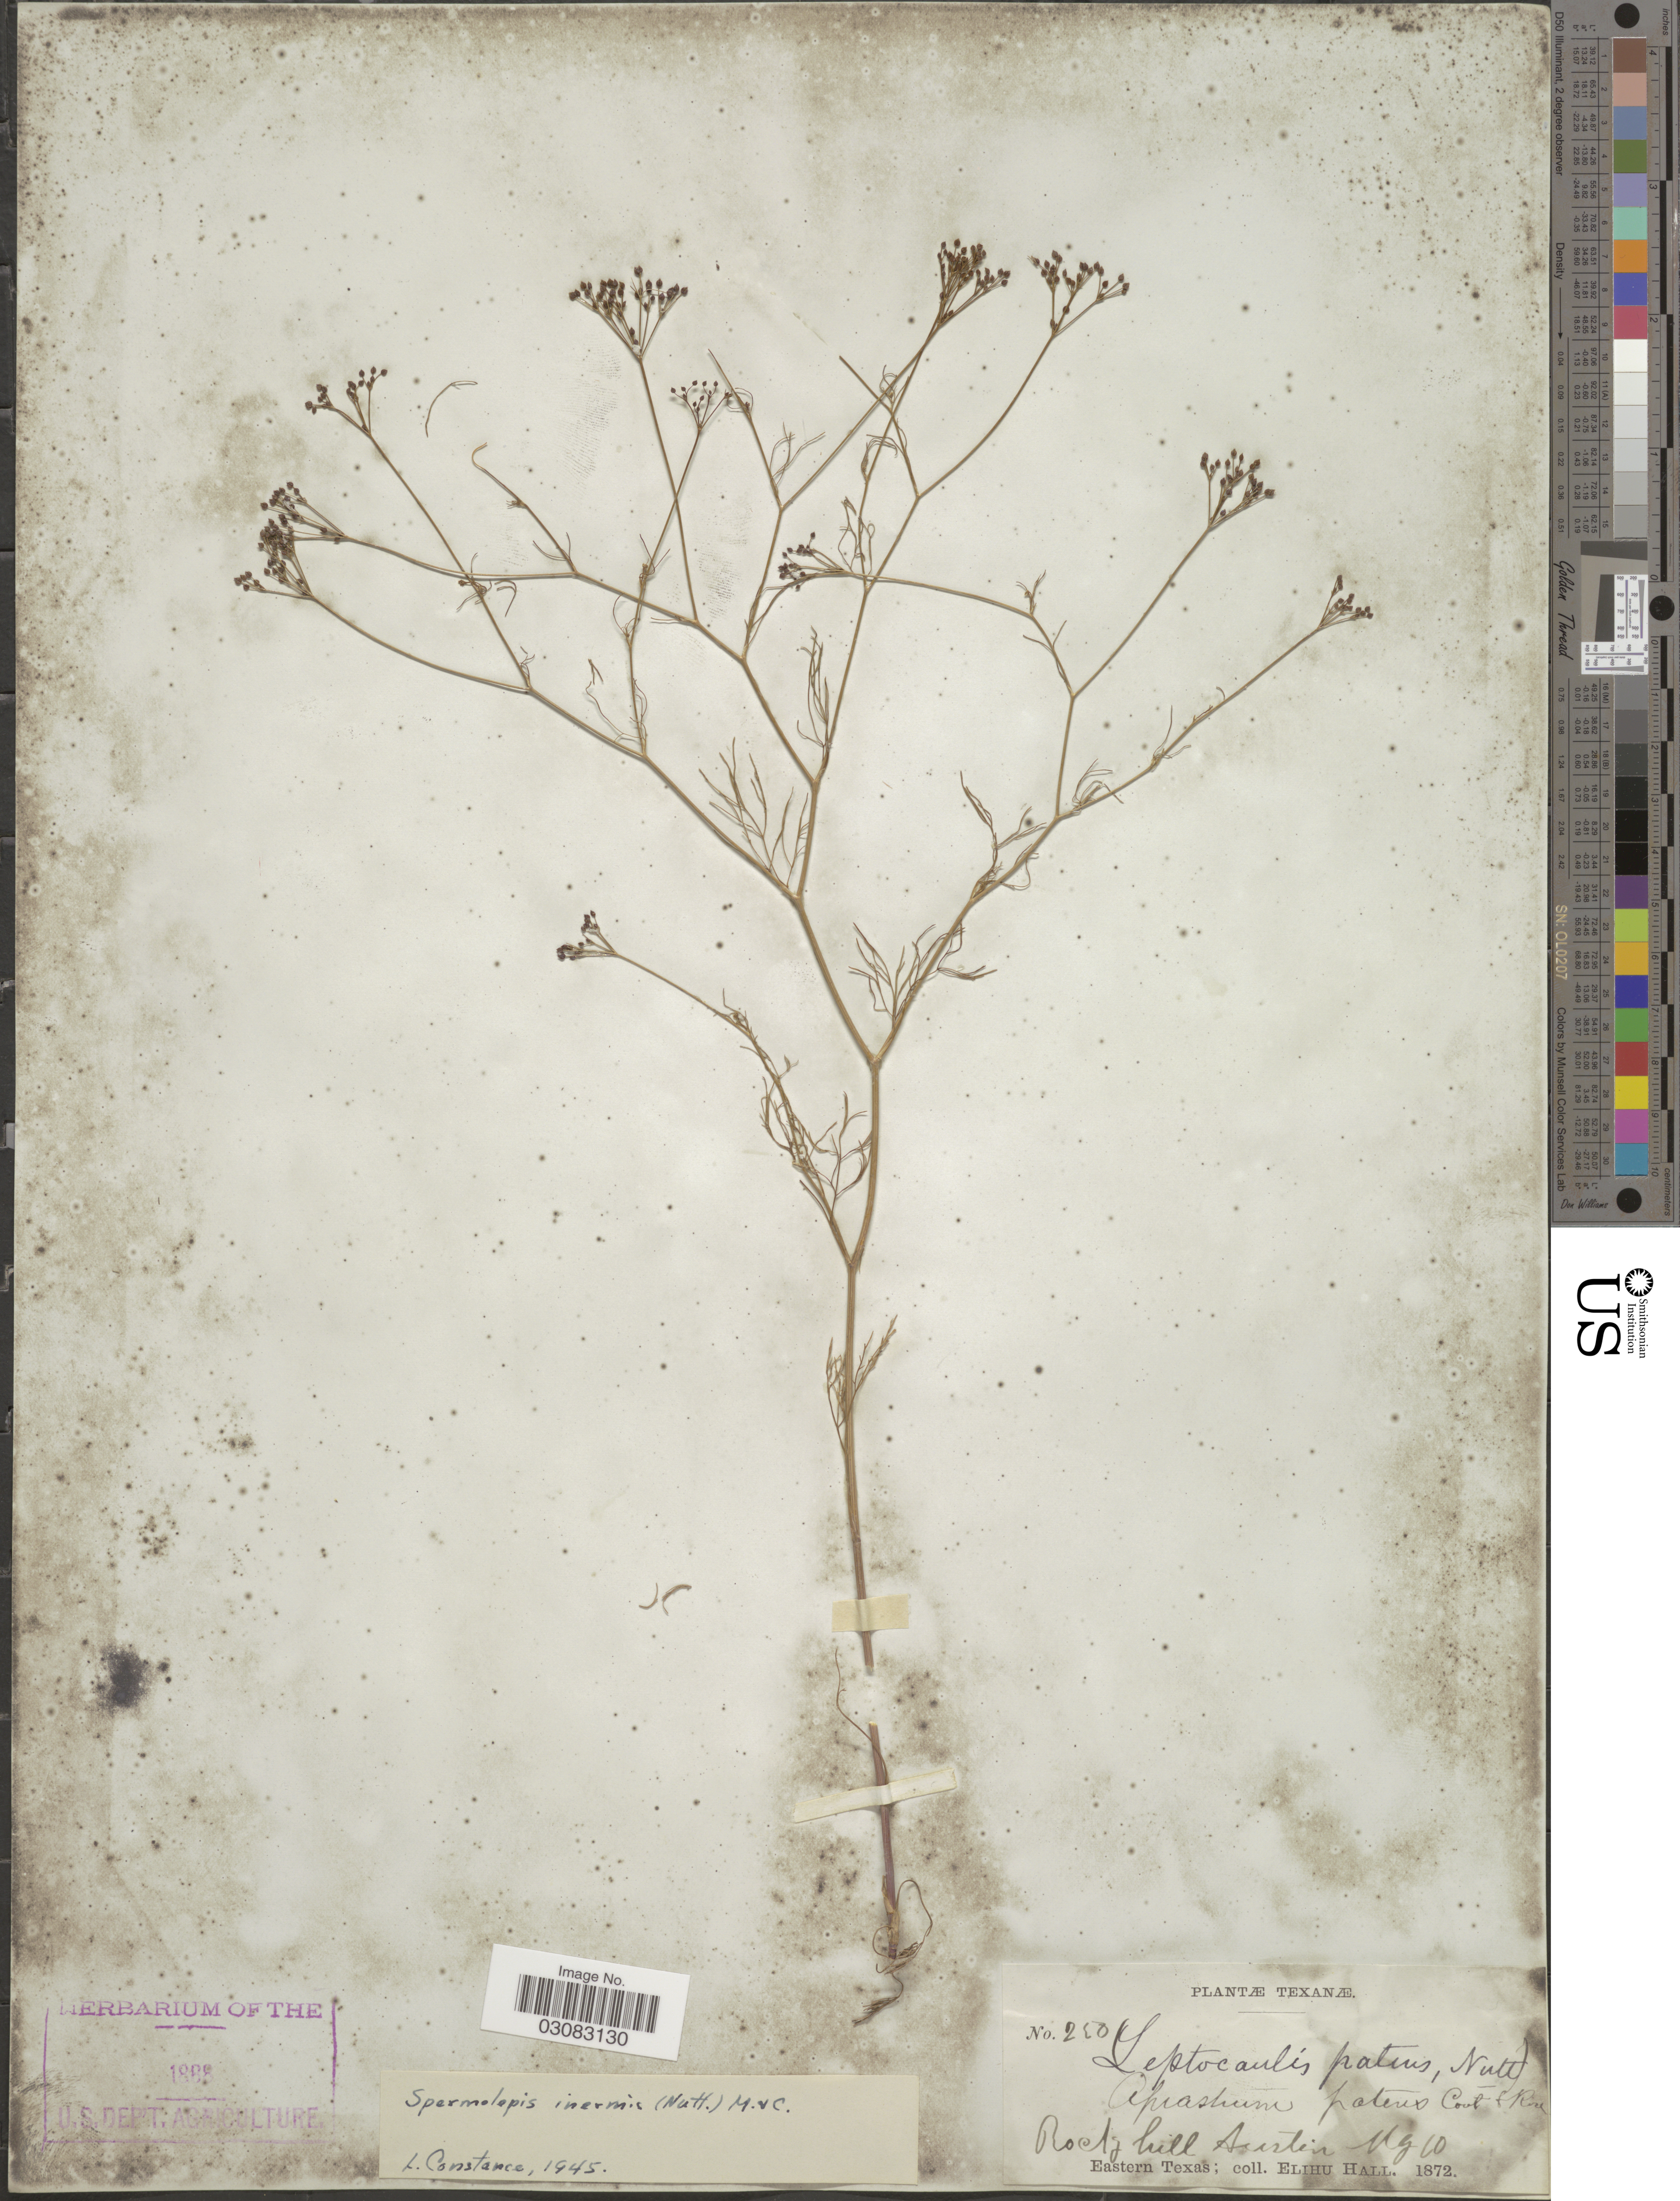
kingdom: Plantae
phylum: Tracheophyta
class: Magnoliopsida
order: Apiales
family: Apiaceae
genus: Spermolepis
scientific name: Spermolepis inermis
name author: (Nutt. ex DC.) Mathias & Constance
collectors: E. Hall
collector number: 250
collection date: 1872-08-10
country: United States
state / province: Texas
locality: Texanae. Rocky hill Austin. Eastern Texas.